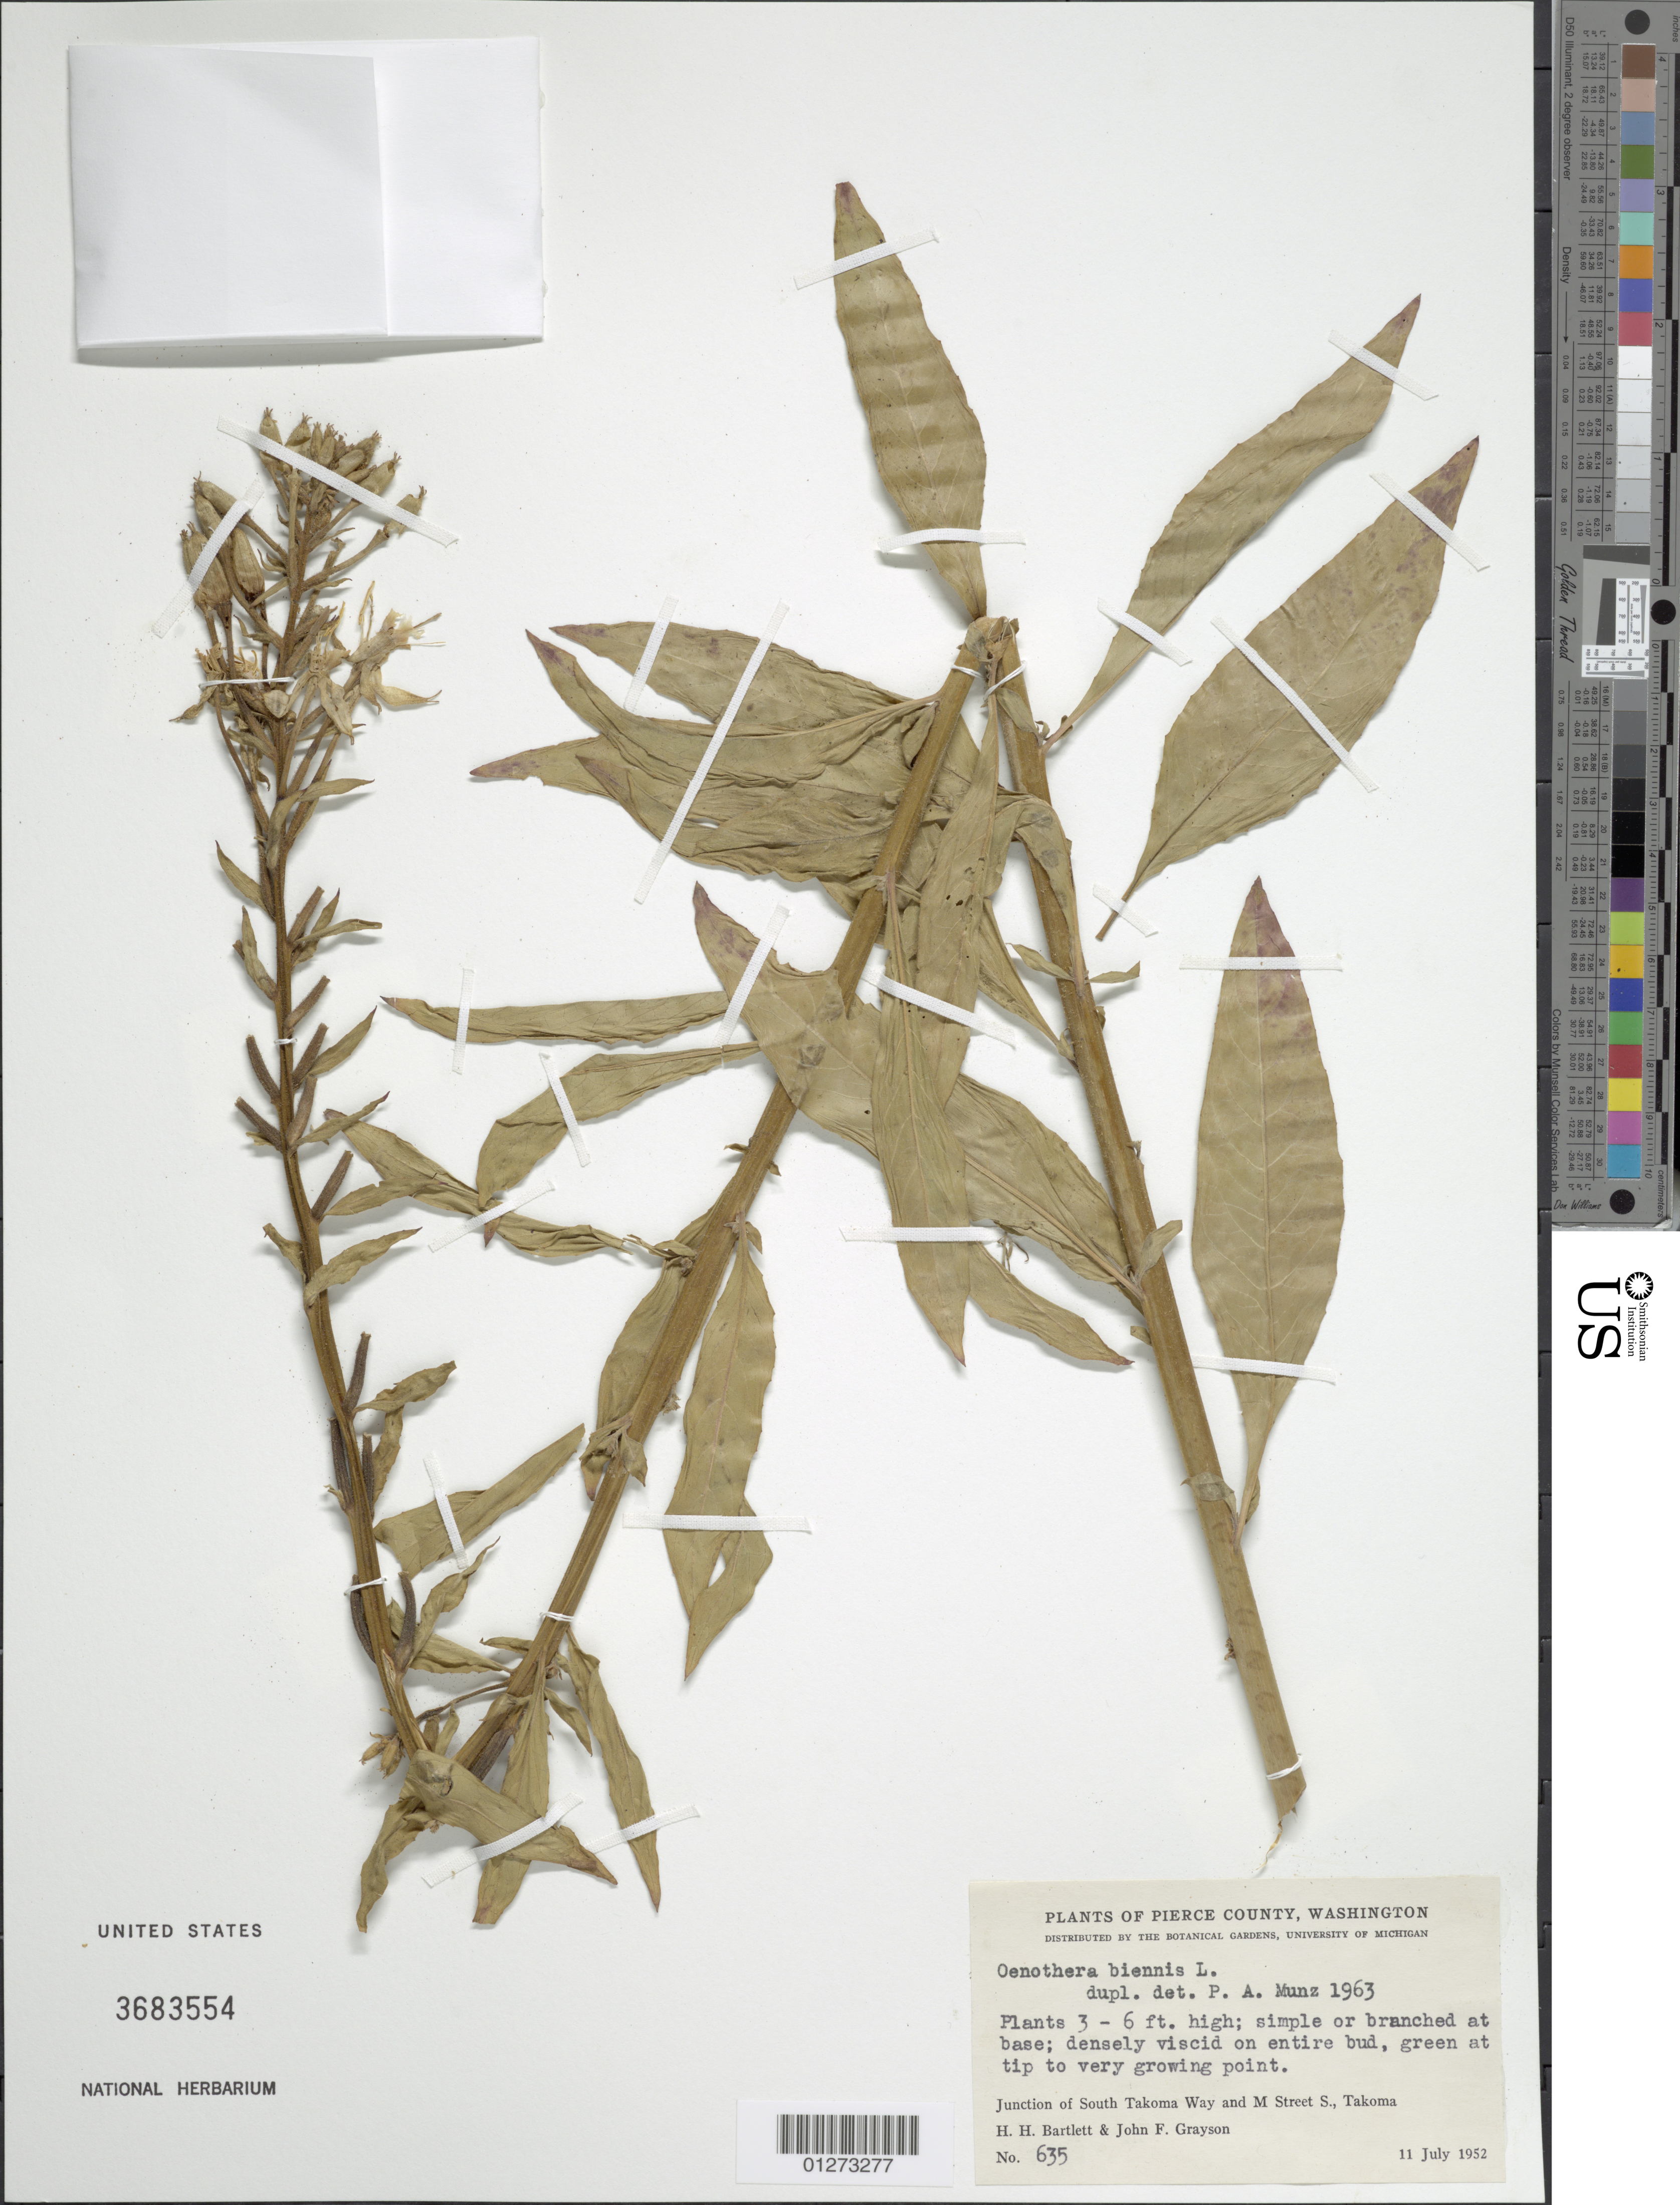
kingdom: Plantae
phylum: Tracheophyta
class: Magnoliopsida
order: Myrtales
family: Onagraceae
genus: Oenothera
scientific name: Oenothera biennis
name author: L.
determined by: Munz, Philip A.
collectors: H. H. Bartlett & J. Grayson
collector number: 635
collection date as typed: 11 July 1952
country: United States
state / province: Washington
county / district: Pierce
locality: Junction of South Takoma Way and M Street S, Takoma.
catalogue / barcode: US 3683554